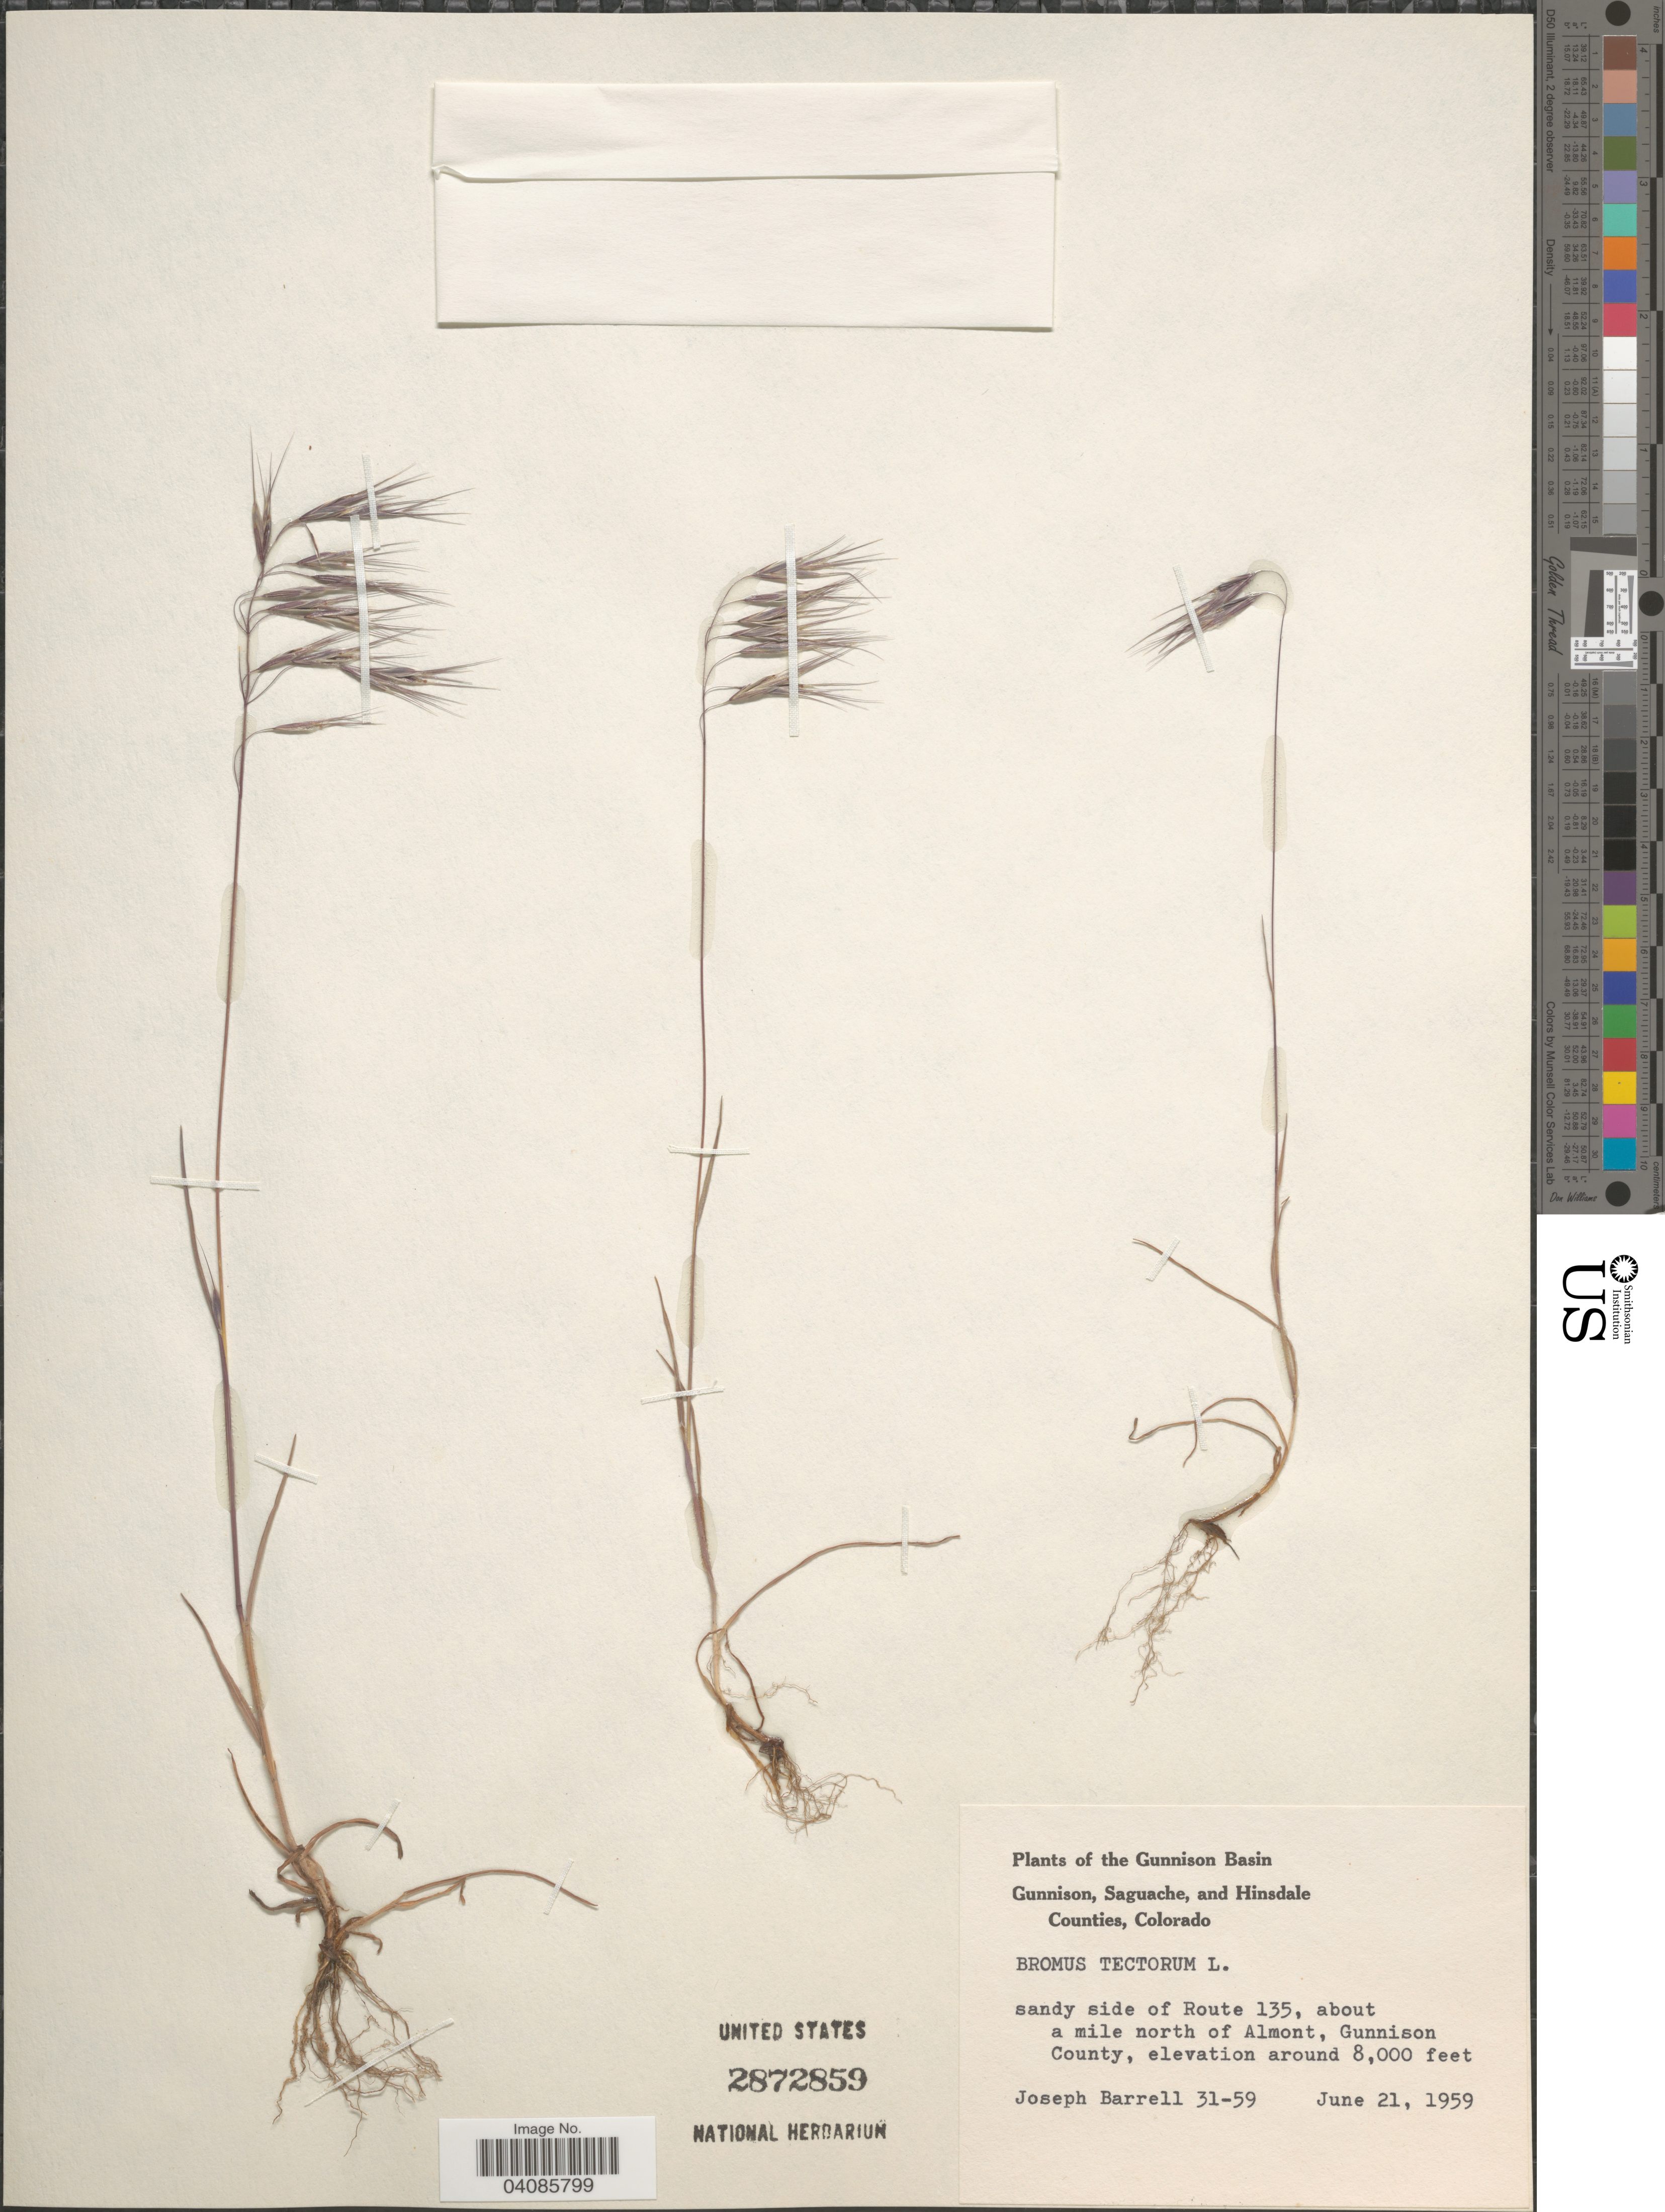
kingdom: Plantae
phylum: Tracheophyta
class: Liliopsida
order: Poales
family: Poaceae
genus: Bromus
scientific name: Bromus tectorum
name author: L.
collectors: J. Barrell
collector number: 31-59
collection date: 1959-06-21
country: United States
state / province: Colorado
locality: Gunnison Basin. Sandy side of Route 135, about a mile north of Almont, Gunnison County.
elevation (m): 2438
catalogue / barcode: US 2872859